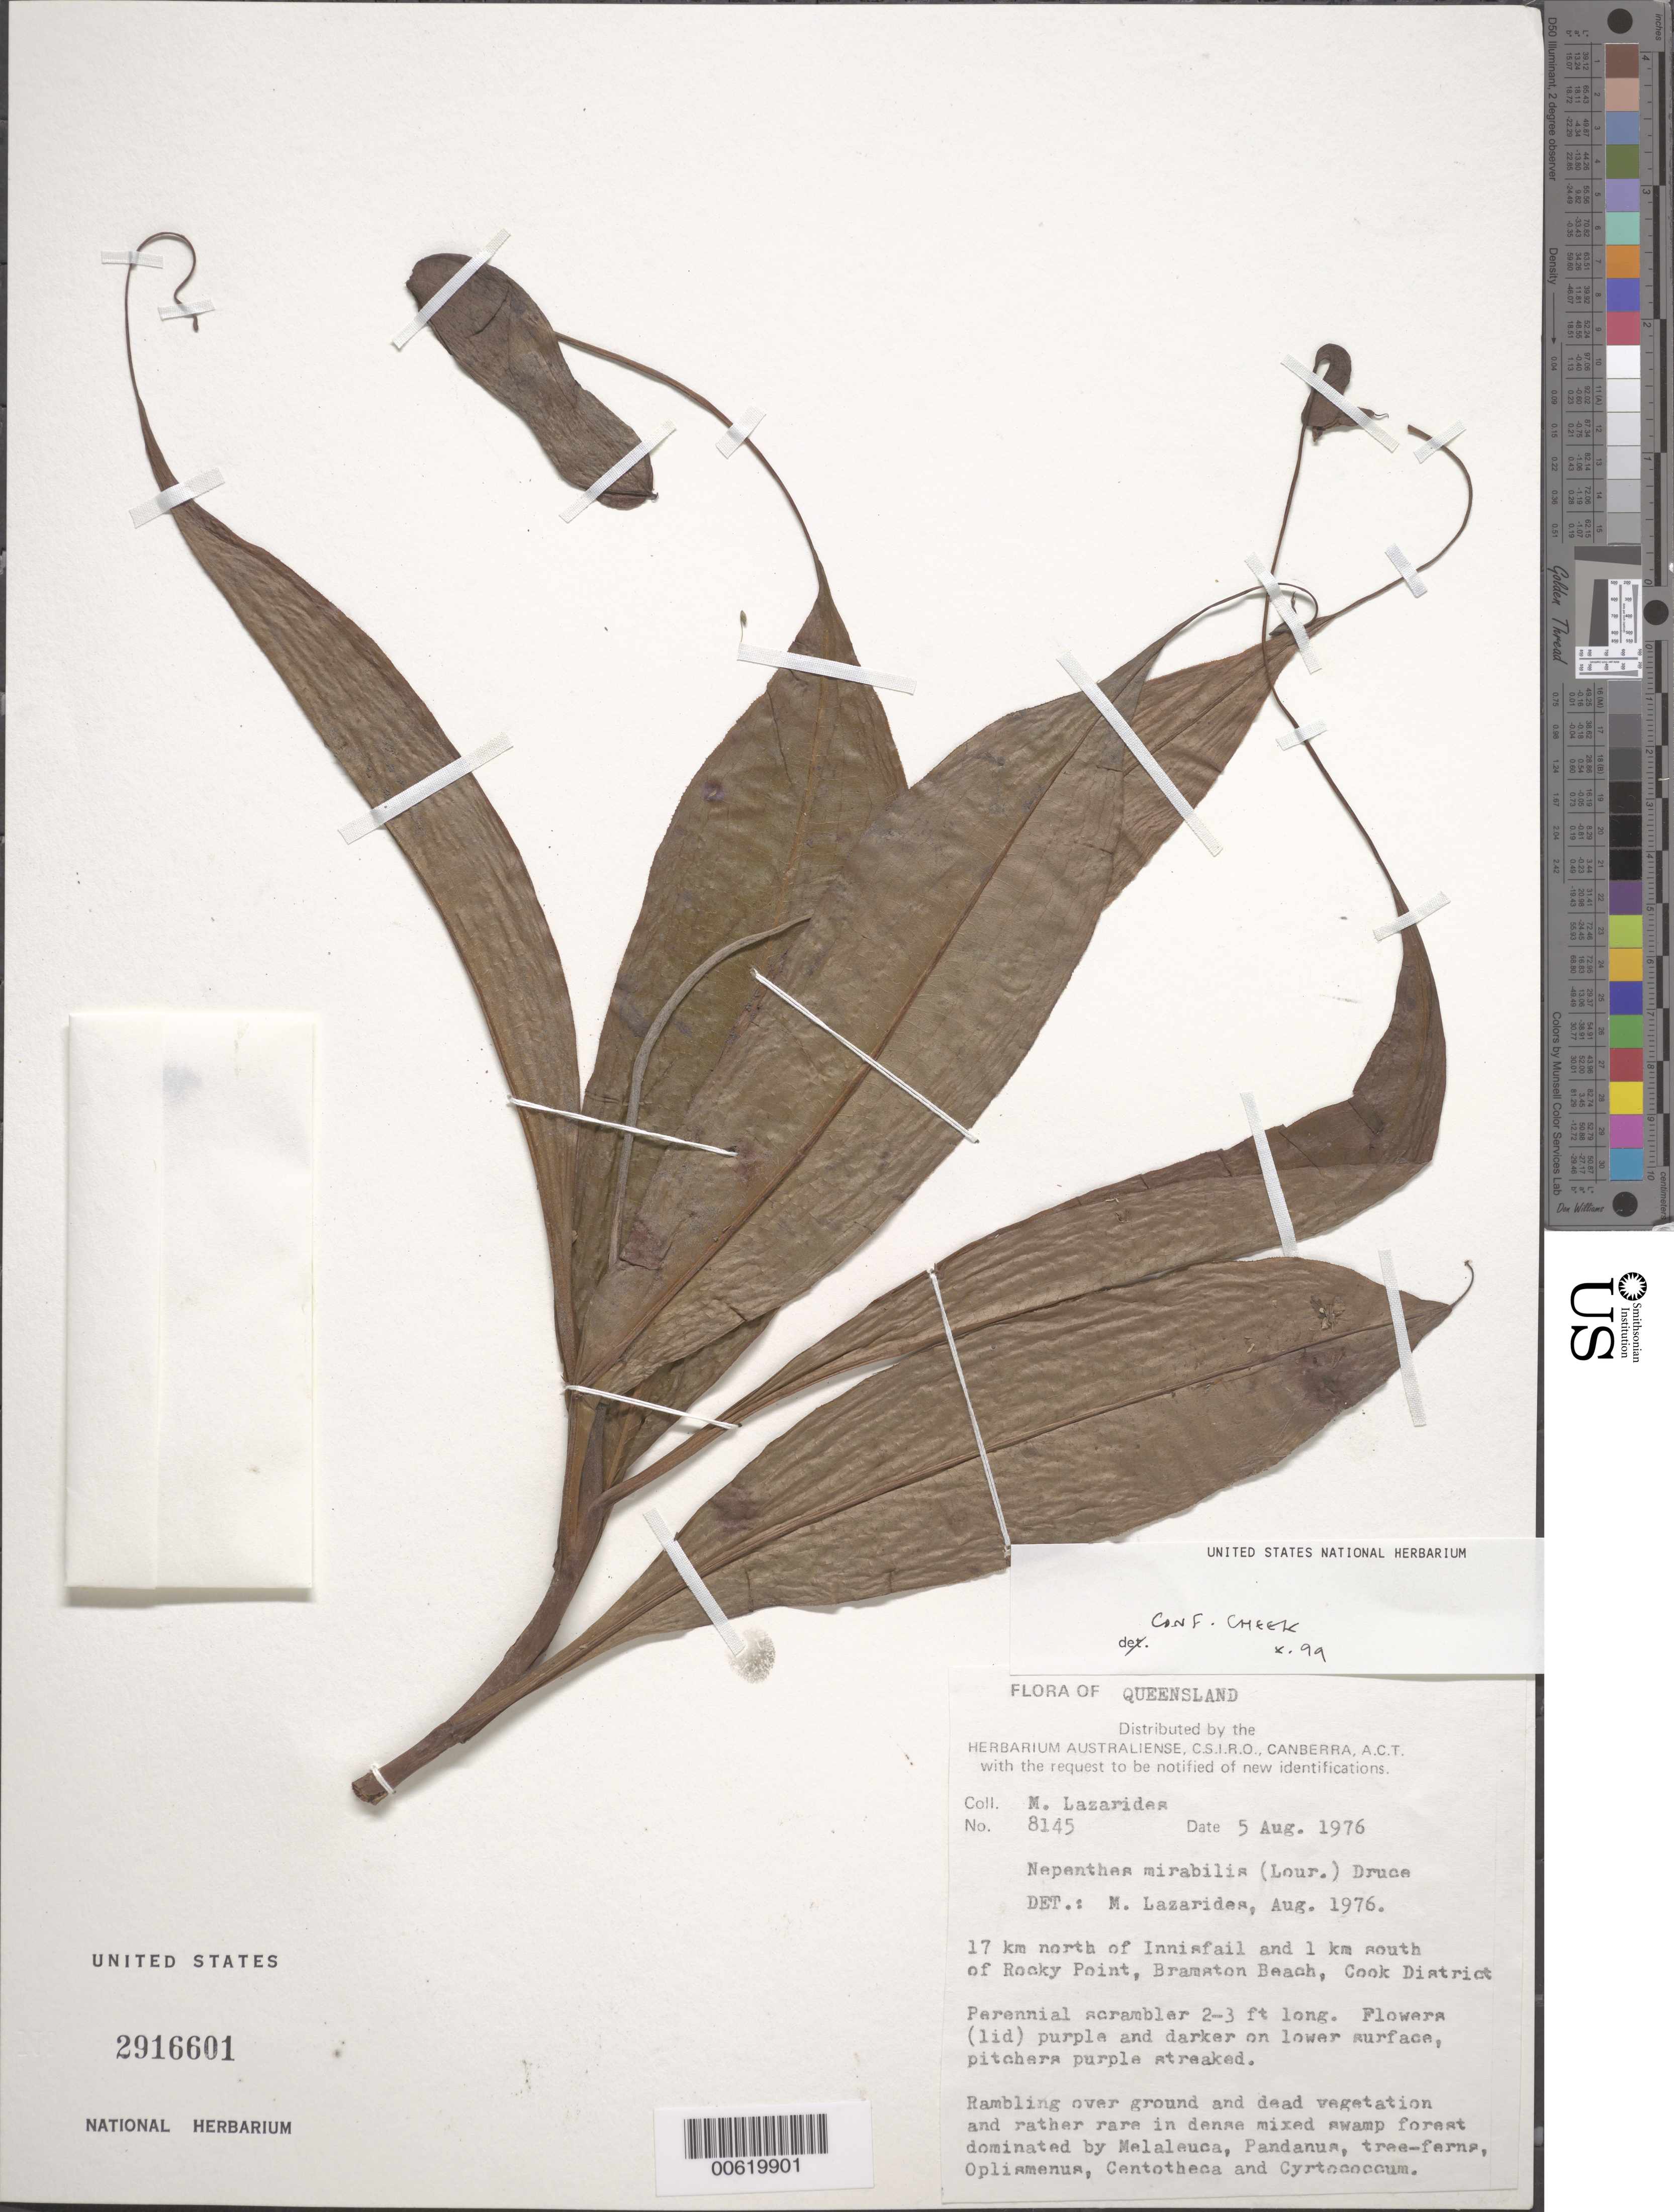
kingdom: Plantae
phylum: Tracheophyta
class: Magnoliopsida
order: Caryophyllales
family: Nepenthaceae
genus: Nepenthes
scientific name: Nepenthes mirabilis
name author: (Lour.) Druce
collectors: M. Lazarides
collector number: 8145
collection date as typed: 05 Aug 1976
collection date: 1976-08-05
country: Australia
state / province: Queensland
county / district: Cook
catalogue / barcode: US 2916601